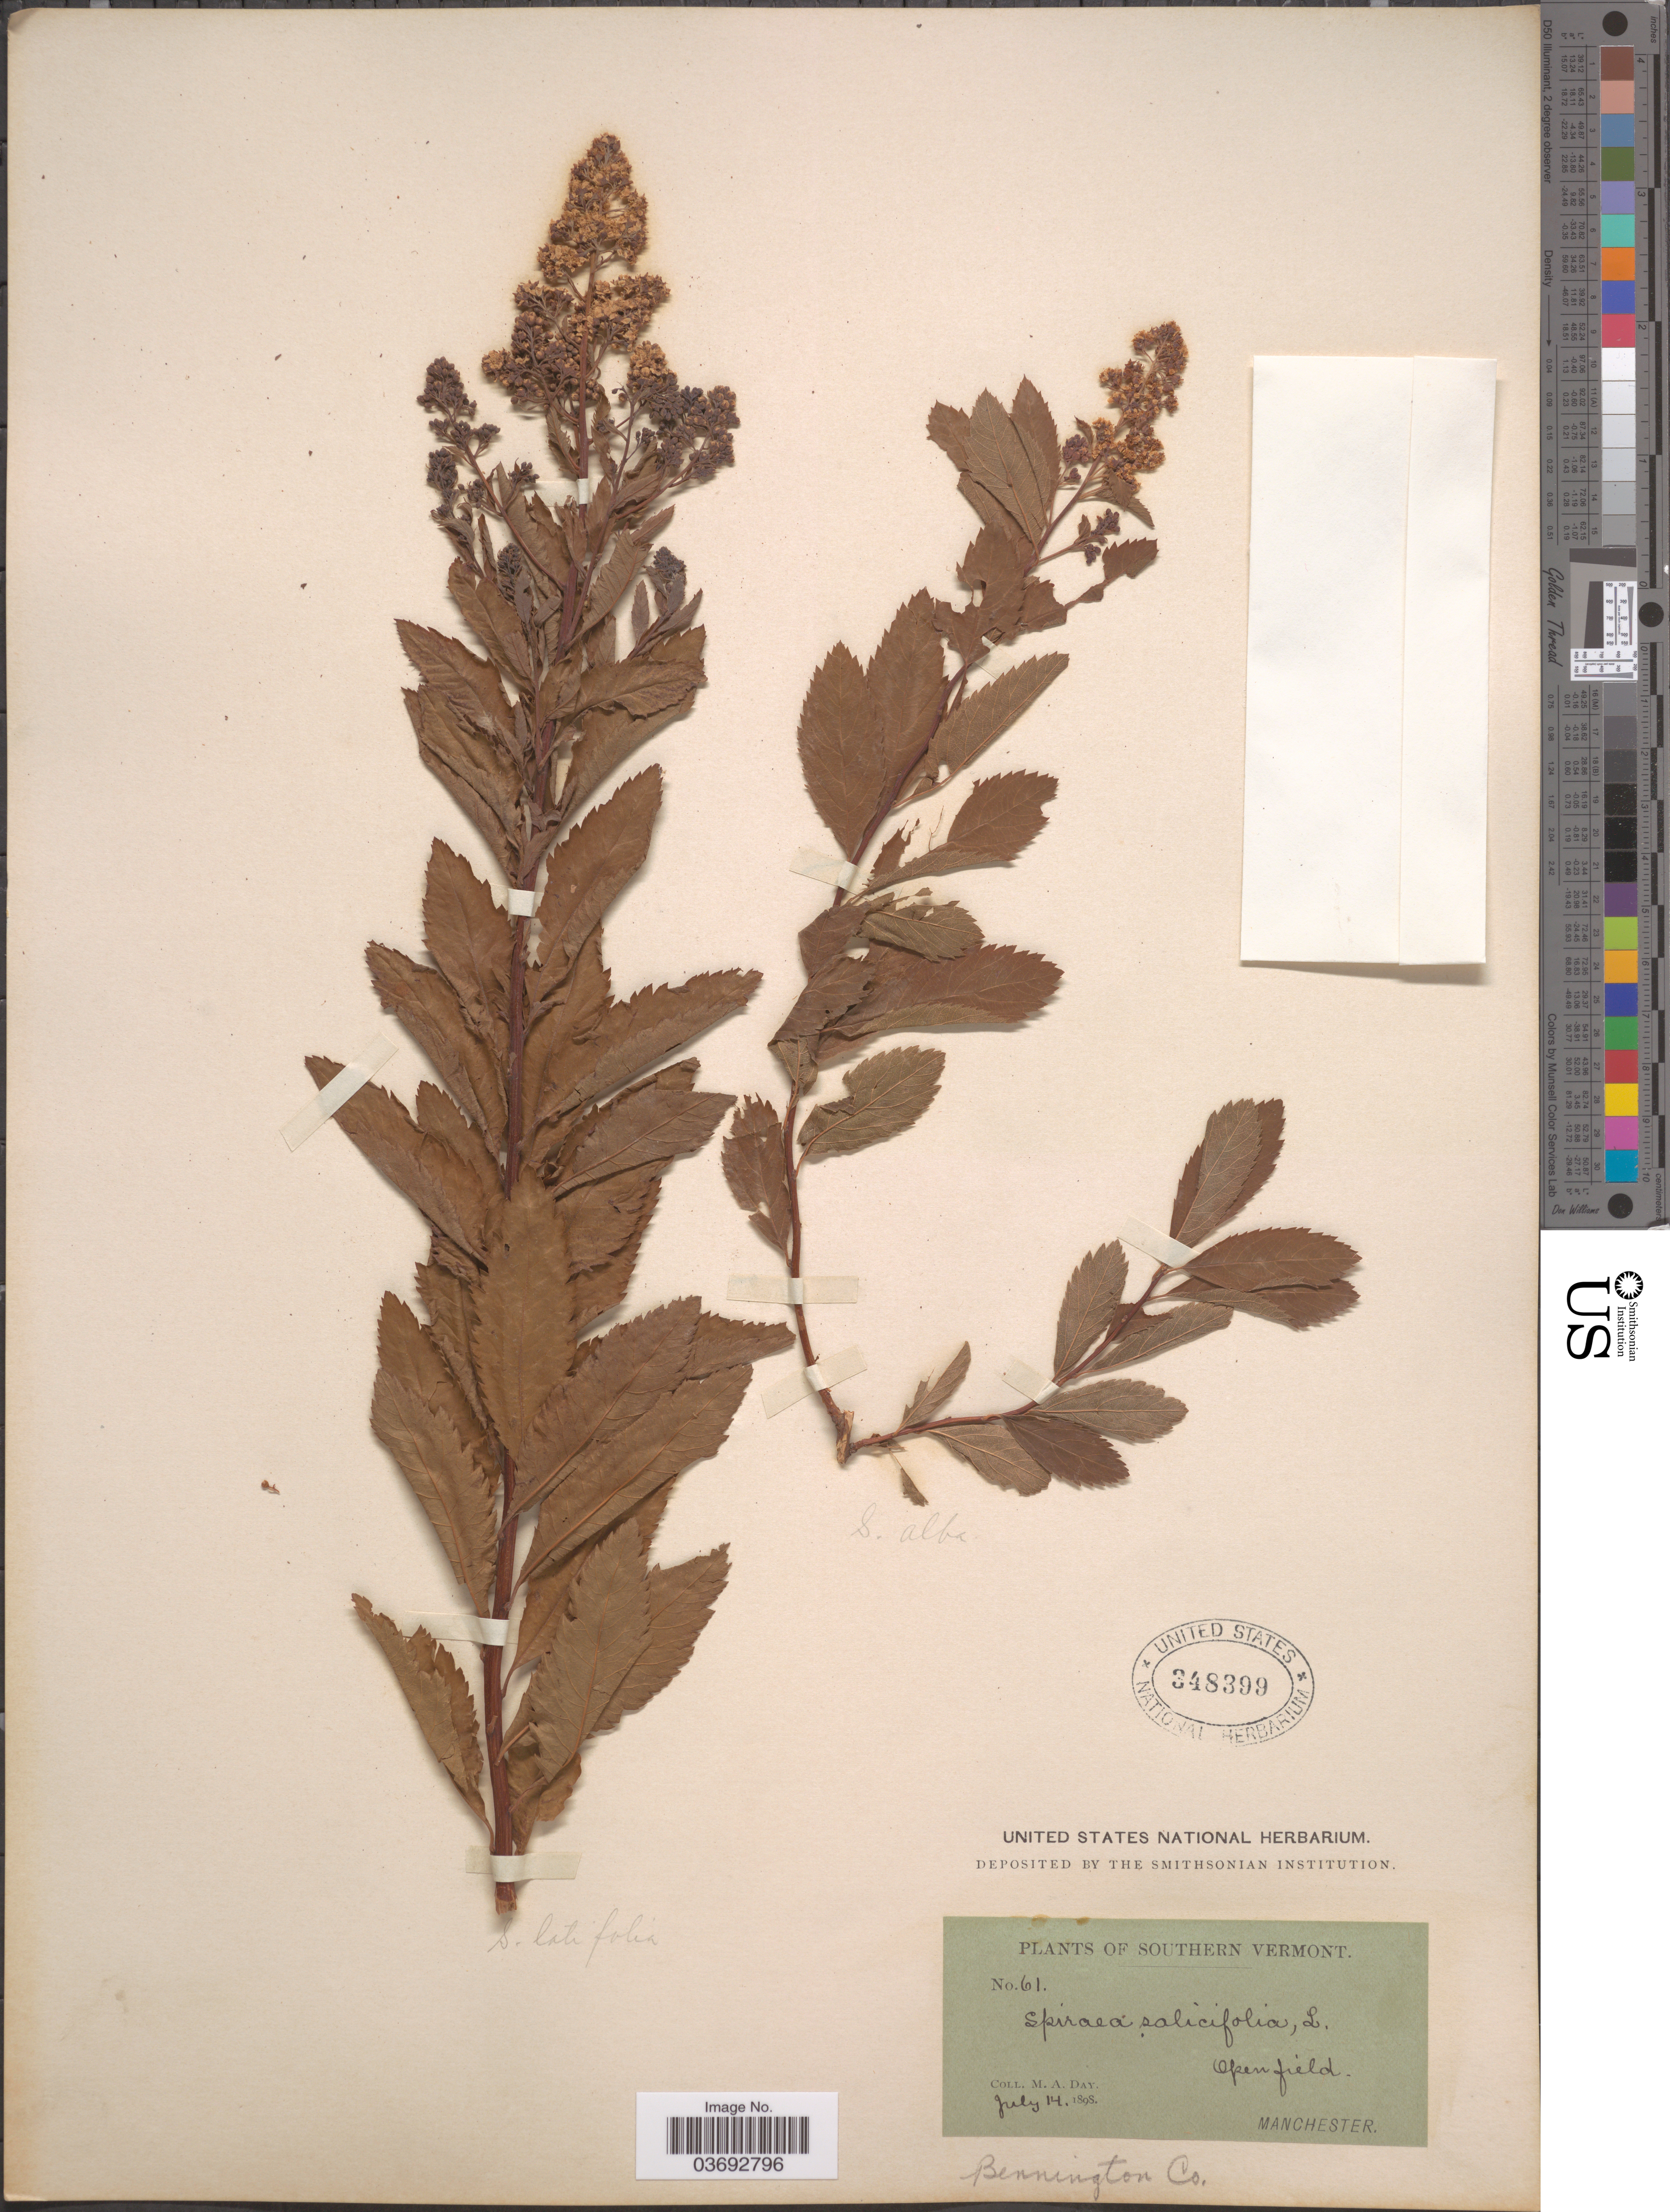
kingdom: Plantae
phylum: Tracheophyta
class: Magnoliopsida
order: Rosales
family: Rosaceae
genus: Spiraea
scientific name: Spiraea salicifolia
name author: L.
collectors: M. Day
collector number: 61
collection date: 1898-07-14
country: United States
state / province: Vermont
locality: Southern Vermont. Manchester. Bennington Co.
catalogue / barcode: US 348399